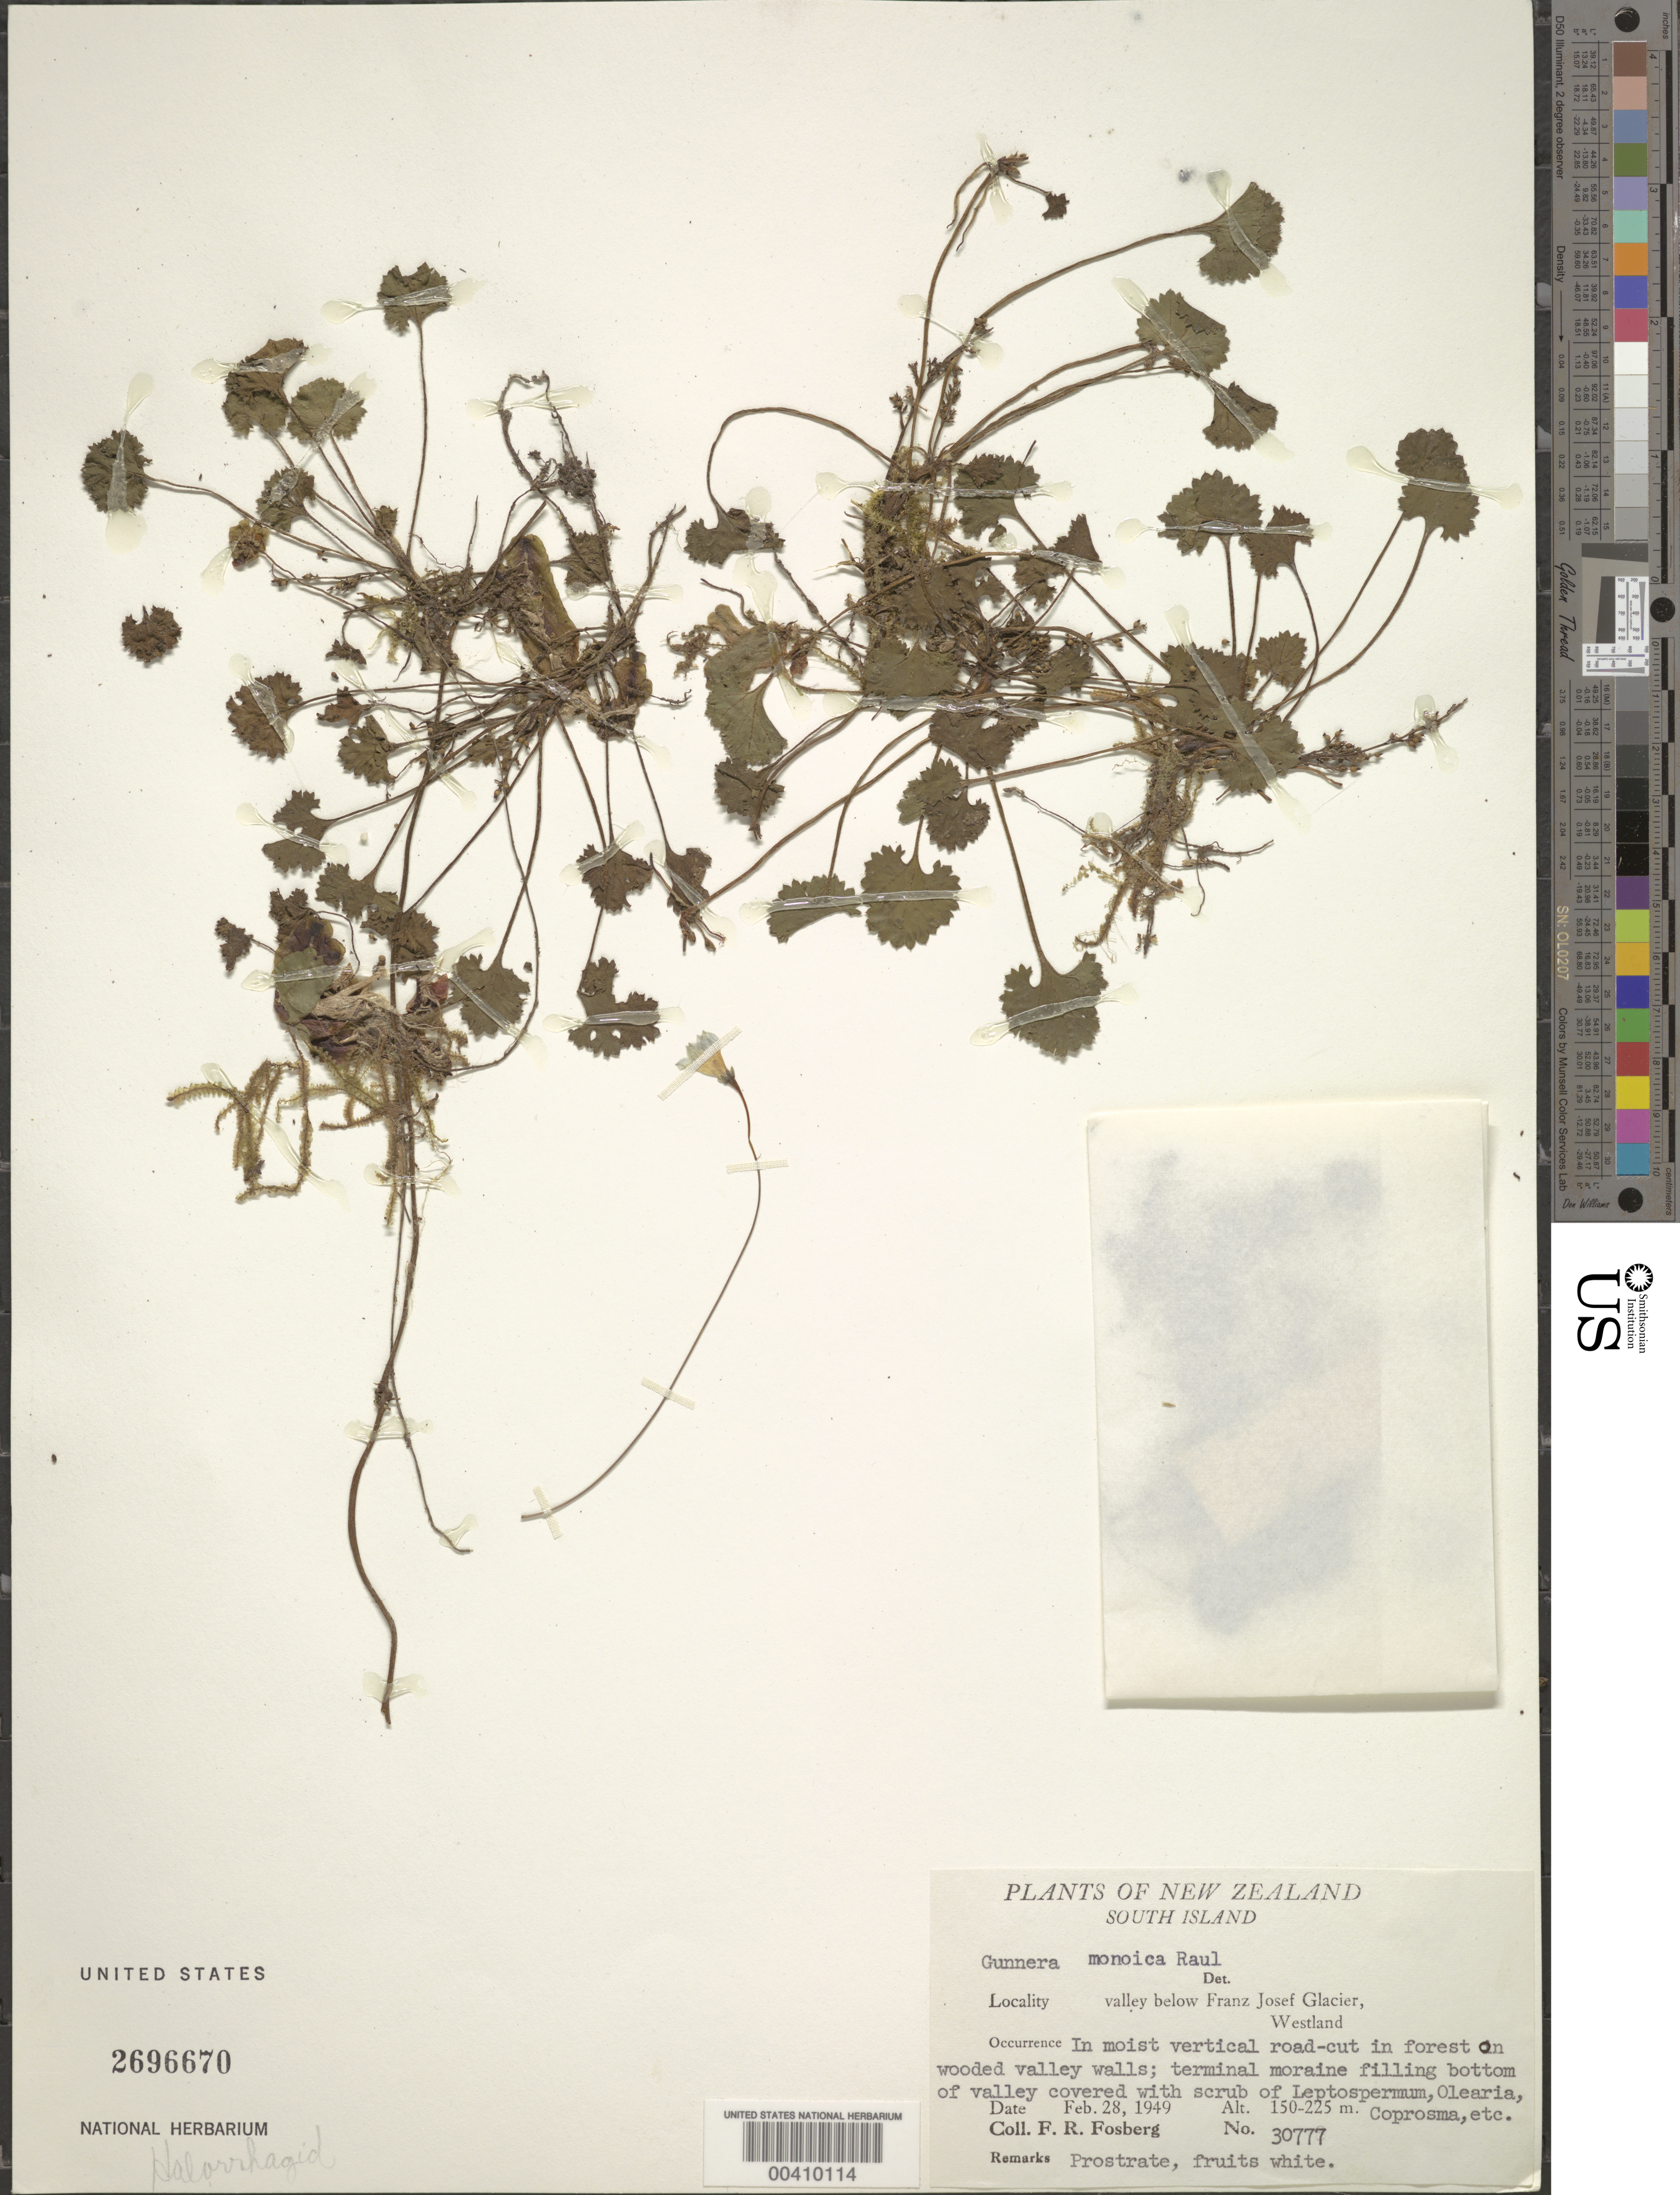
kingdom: Plantae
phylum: Tracheophyta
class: Magnoliopsida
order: Gunnerales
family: Gunneraceae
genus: Gunnera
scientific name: Gunnera monoica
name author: Raul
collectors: F. R. Fosberg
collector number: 30777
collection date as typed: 28 Feb 1949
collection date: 1949-02-28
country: New Zealand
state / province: West Coast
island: South Island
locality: Valley below Franz Josef Glacier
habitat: In moist vertical road-cut in forest on wooded valley walls. Terminal moraine filling bottom of valley covered with scrub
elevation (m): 150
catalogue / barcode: US 2696670